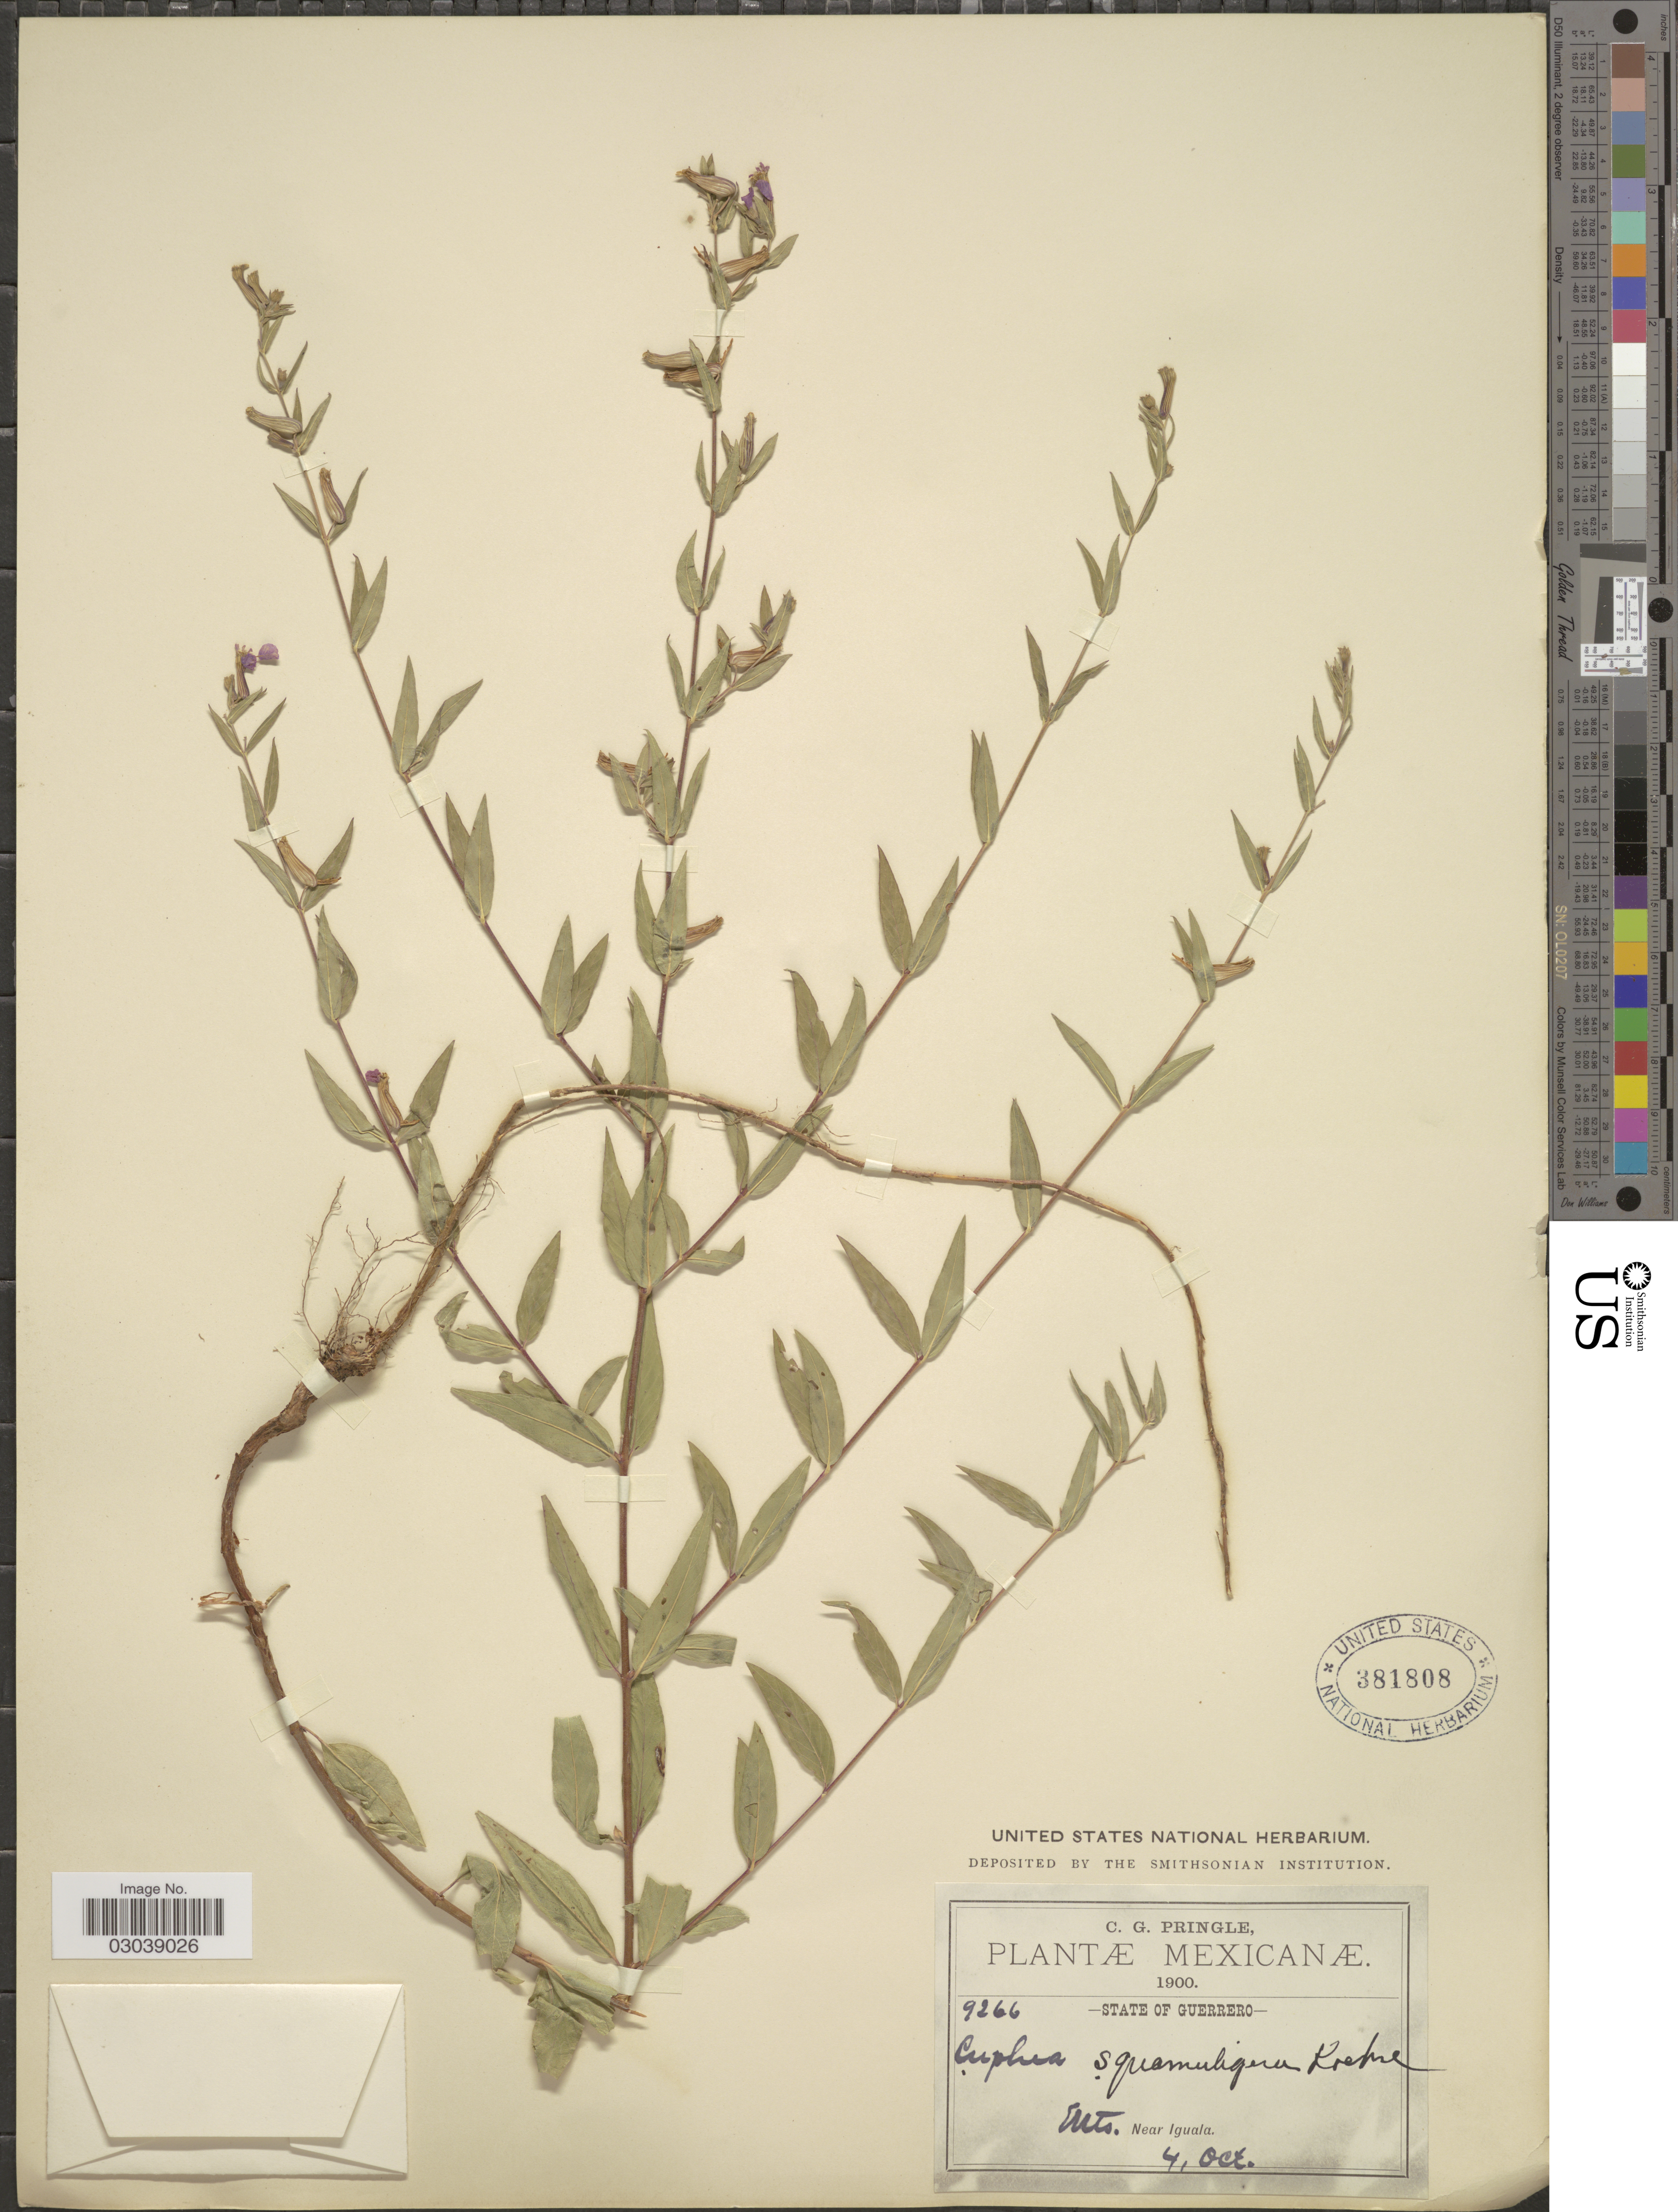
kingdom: Plantae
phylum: Tracheophyta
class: Magnoliopsida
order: Myrtales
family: Lythraceae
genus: Cuphea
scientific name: Cuphea squamuligera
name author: Koehne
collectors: C. G. Pringle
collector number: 9266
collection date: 1900-10-04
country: Mexico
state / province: Guerrero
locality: Mts., Near Iguala.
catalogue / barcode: US 381808